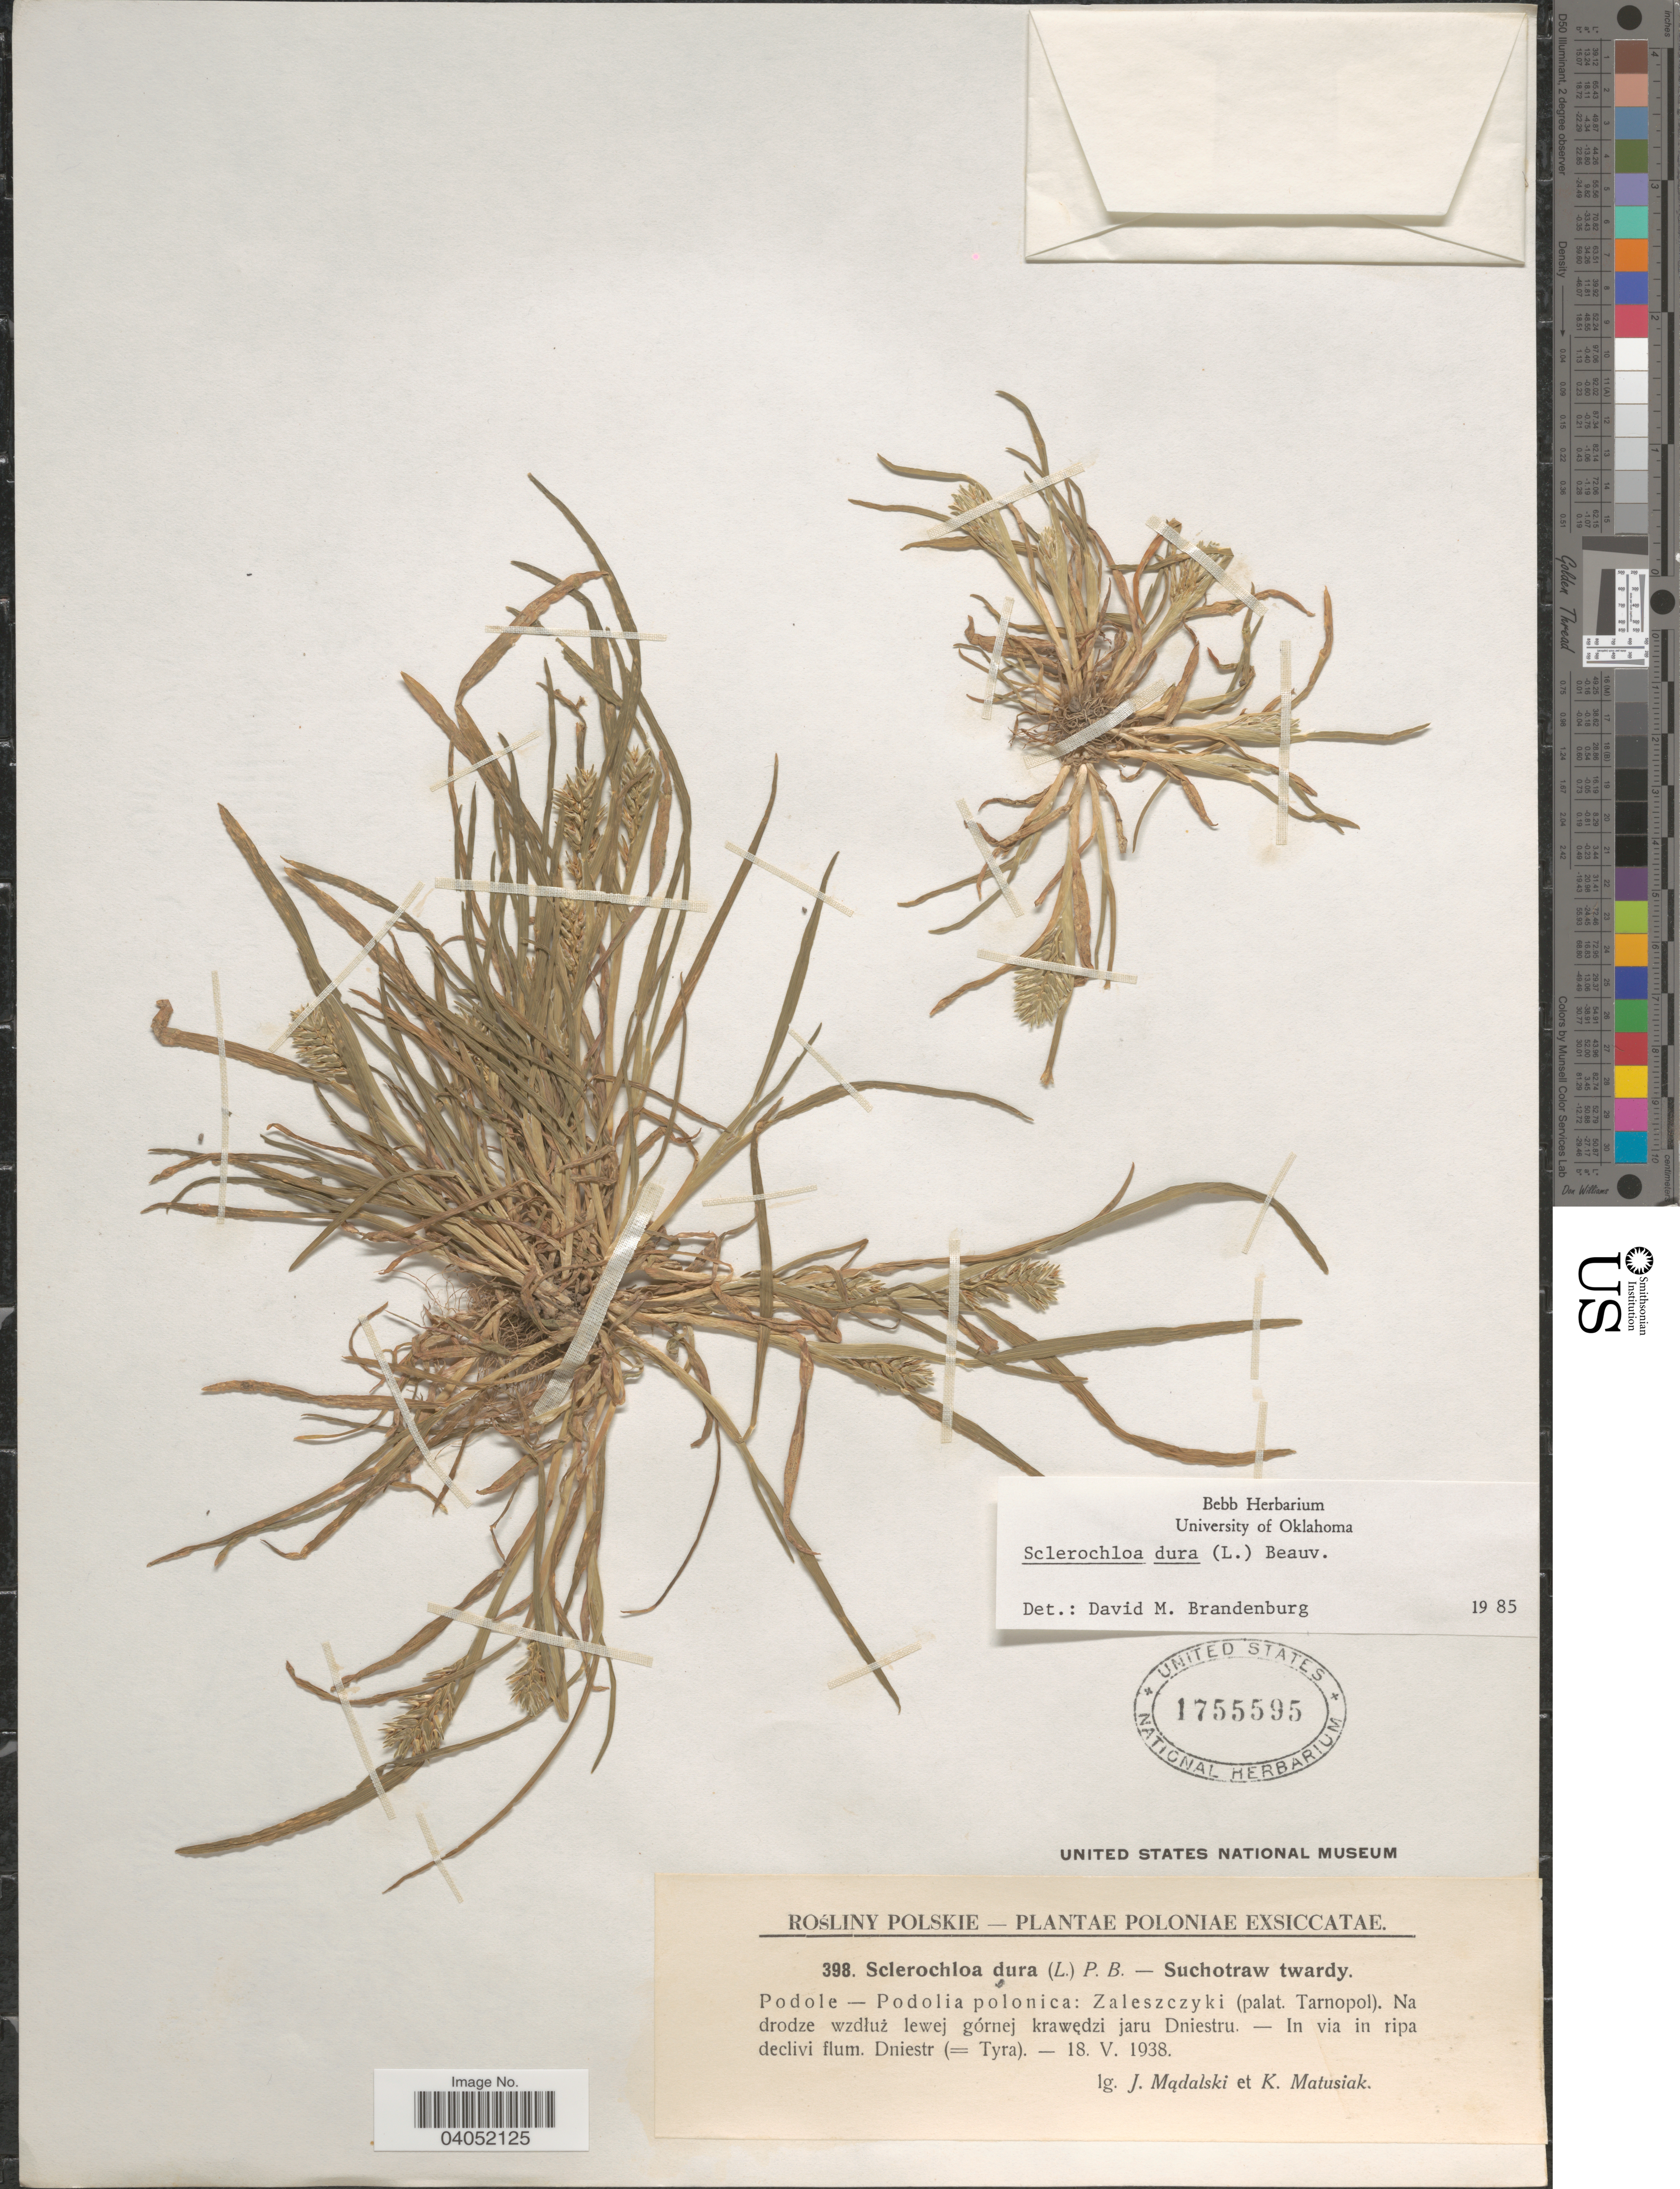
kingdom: Plantae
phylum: Tracheophyta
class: Liliopsida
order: Poales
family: Poaceae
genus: Sclerochloa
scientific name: Sclerochloa dura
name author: (L.) P. Beauv.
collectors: J. Madalski & K. Matusiak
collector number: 398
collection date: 1938-05-18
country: Poland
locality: Poloniae. Podole - Podolia polonica: Zaleszczyki (palat. Tarnopol). Na drodze wzdłuz lewej górnej krawędzi jaru Dniestru. - In via in ripa declivi flum. Dniestr (= Tyra).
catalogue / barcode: US 1755595